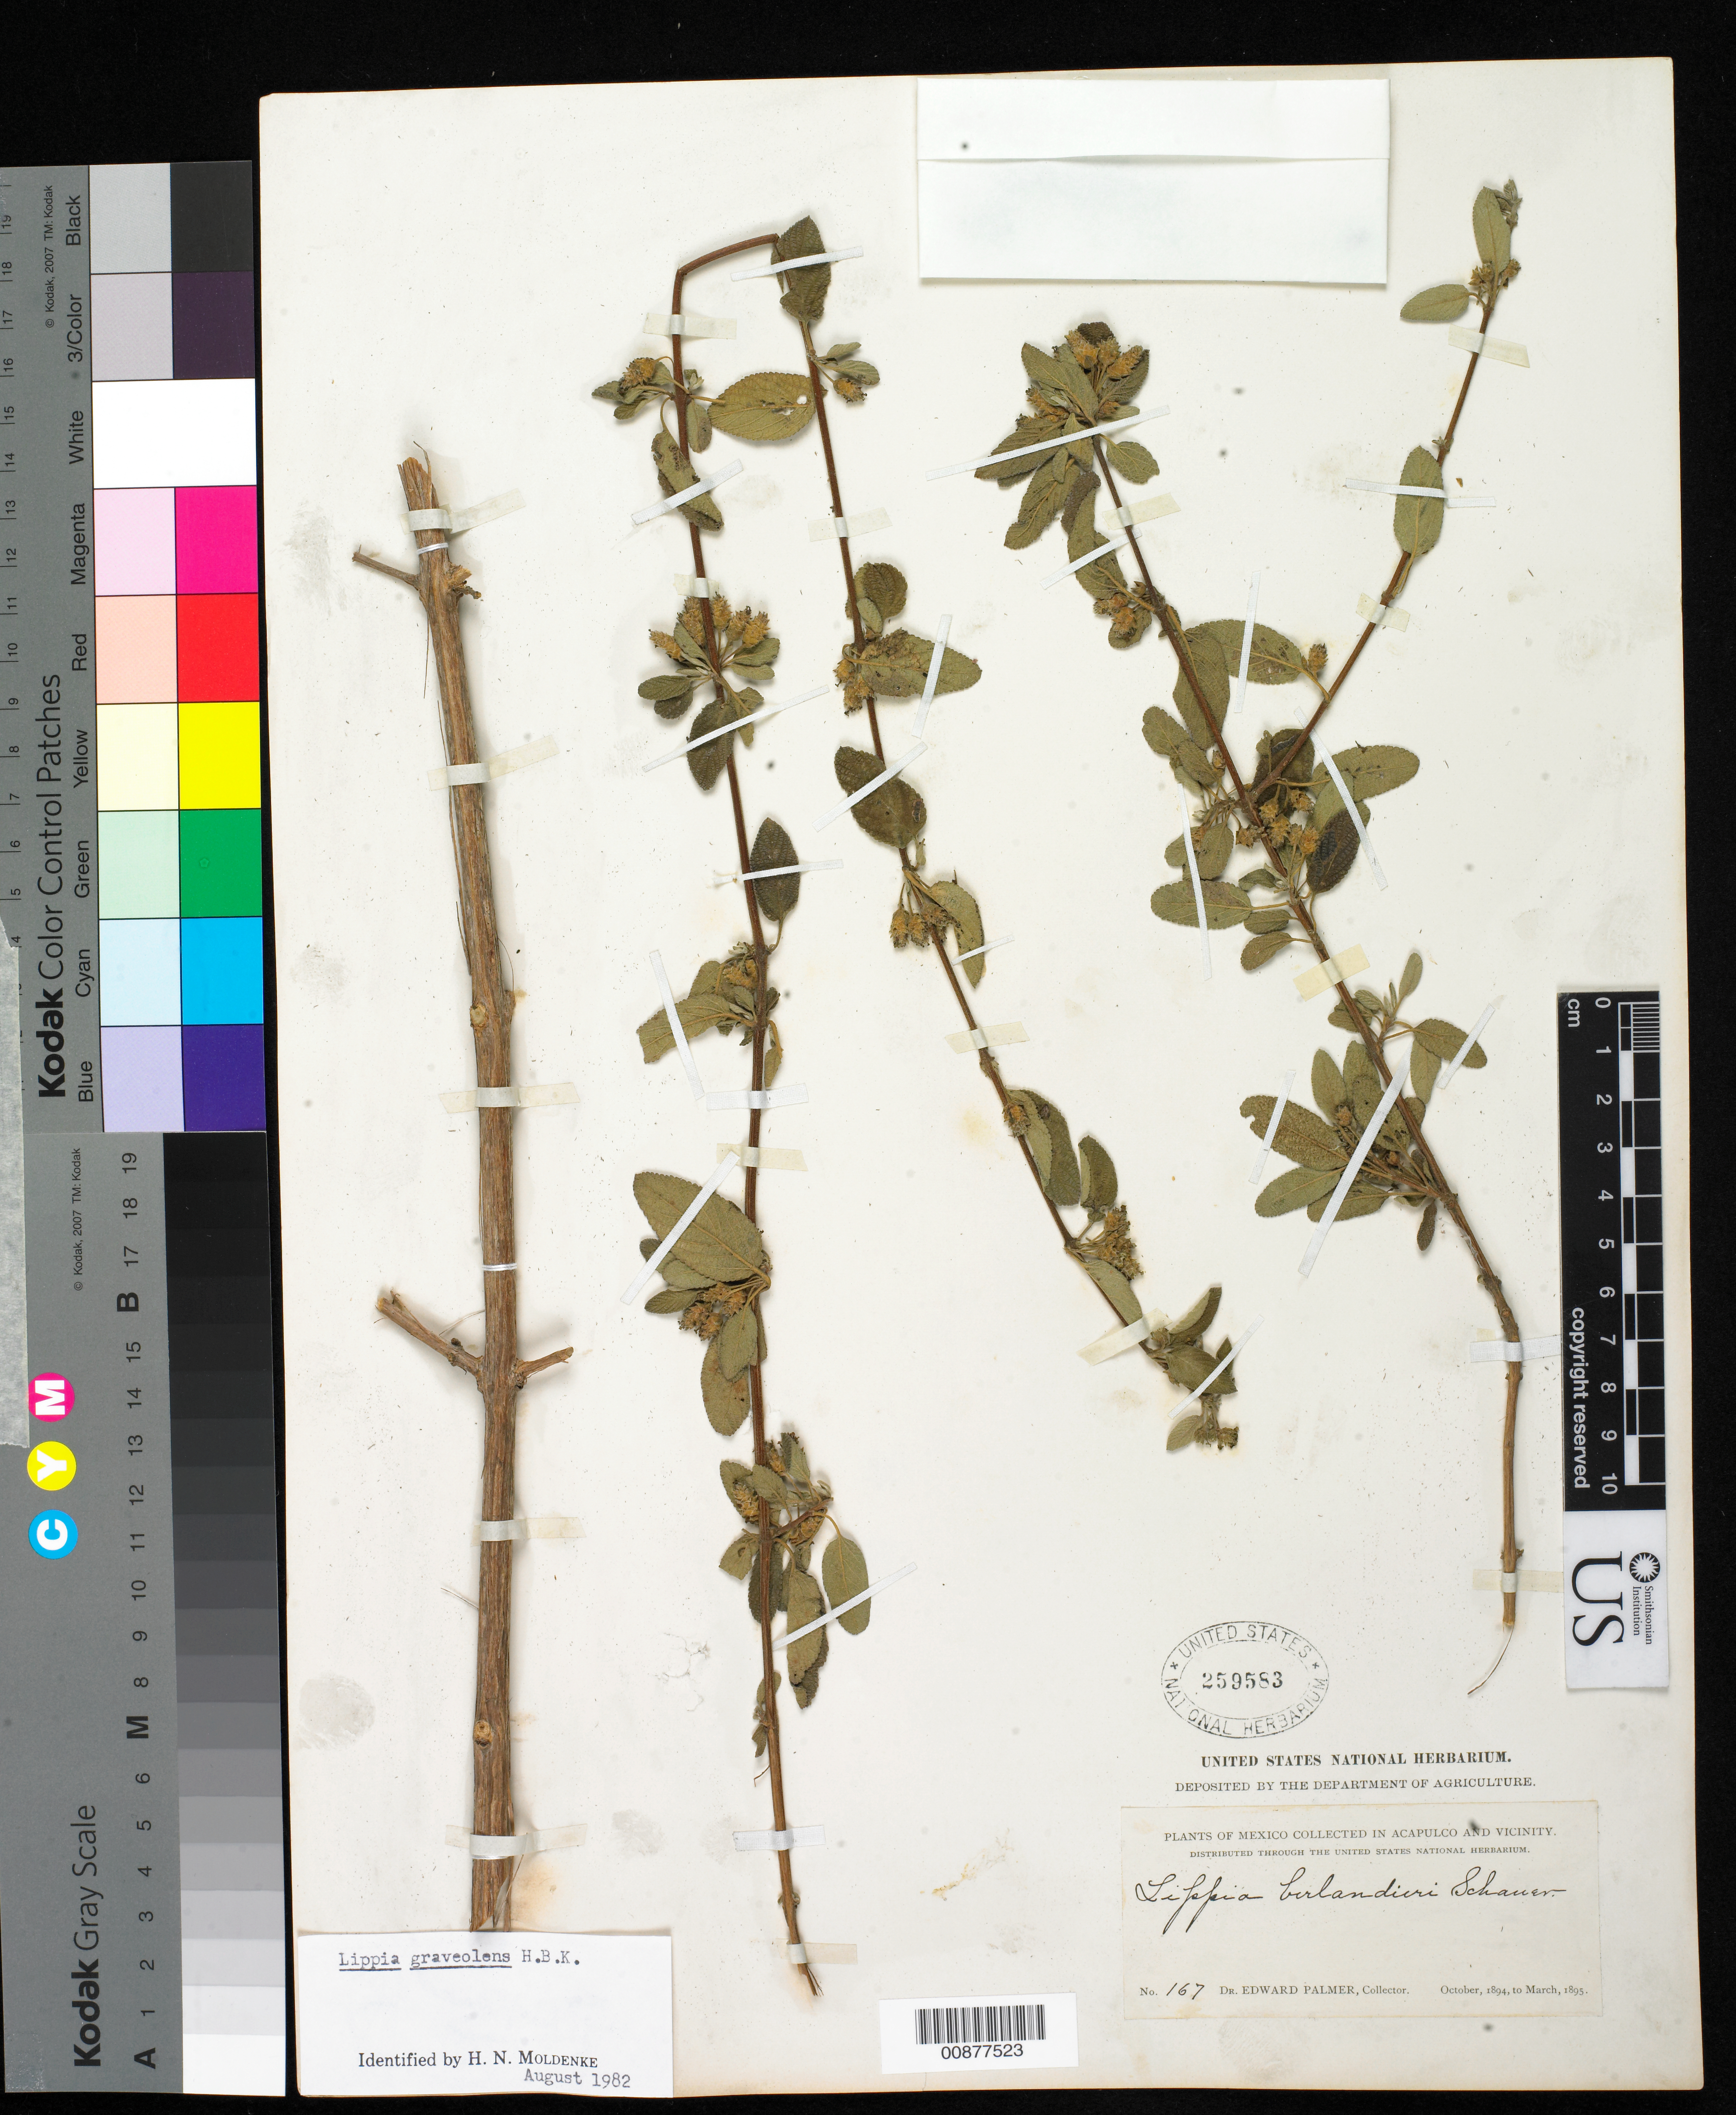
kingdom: Plantae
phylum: Tracheophyta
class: Magnoliopsida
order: Lamiales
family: Verbenaceae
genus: Lippia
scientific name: Lippia graveolens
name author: Kunth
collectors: E. Palmer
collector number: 167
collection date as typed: Oct 1894 to -- Mar 1895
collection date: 1894-10/1895-03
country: Mexico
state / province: Guerrero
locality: Acapulco, Guerrero and vicinity.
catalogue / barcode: US 259583